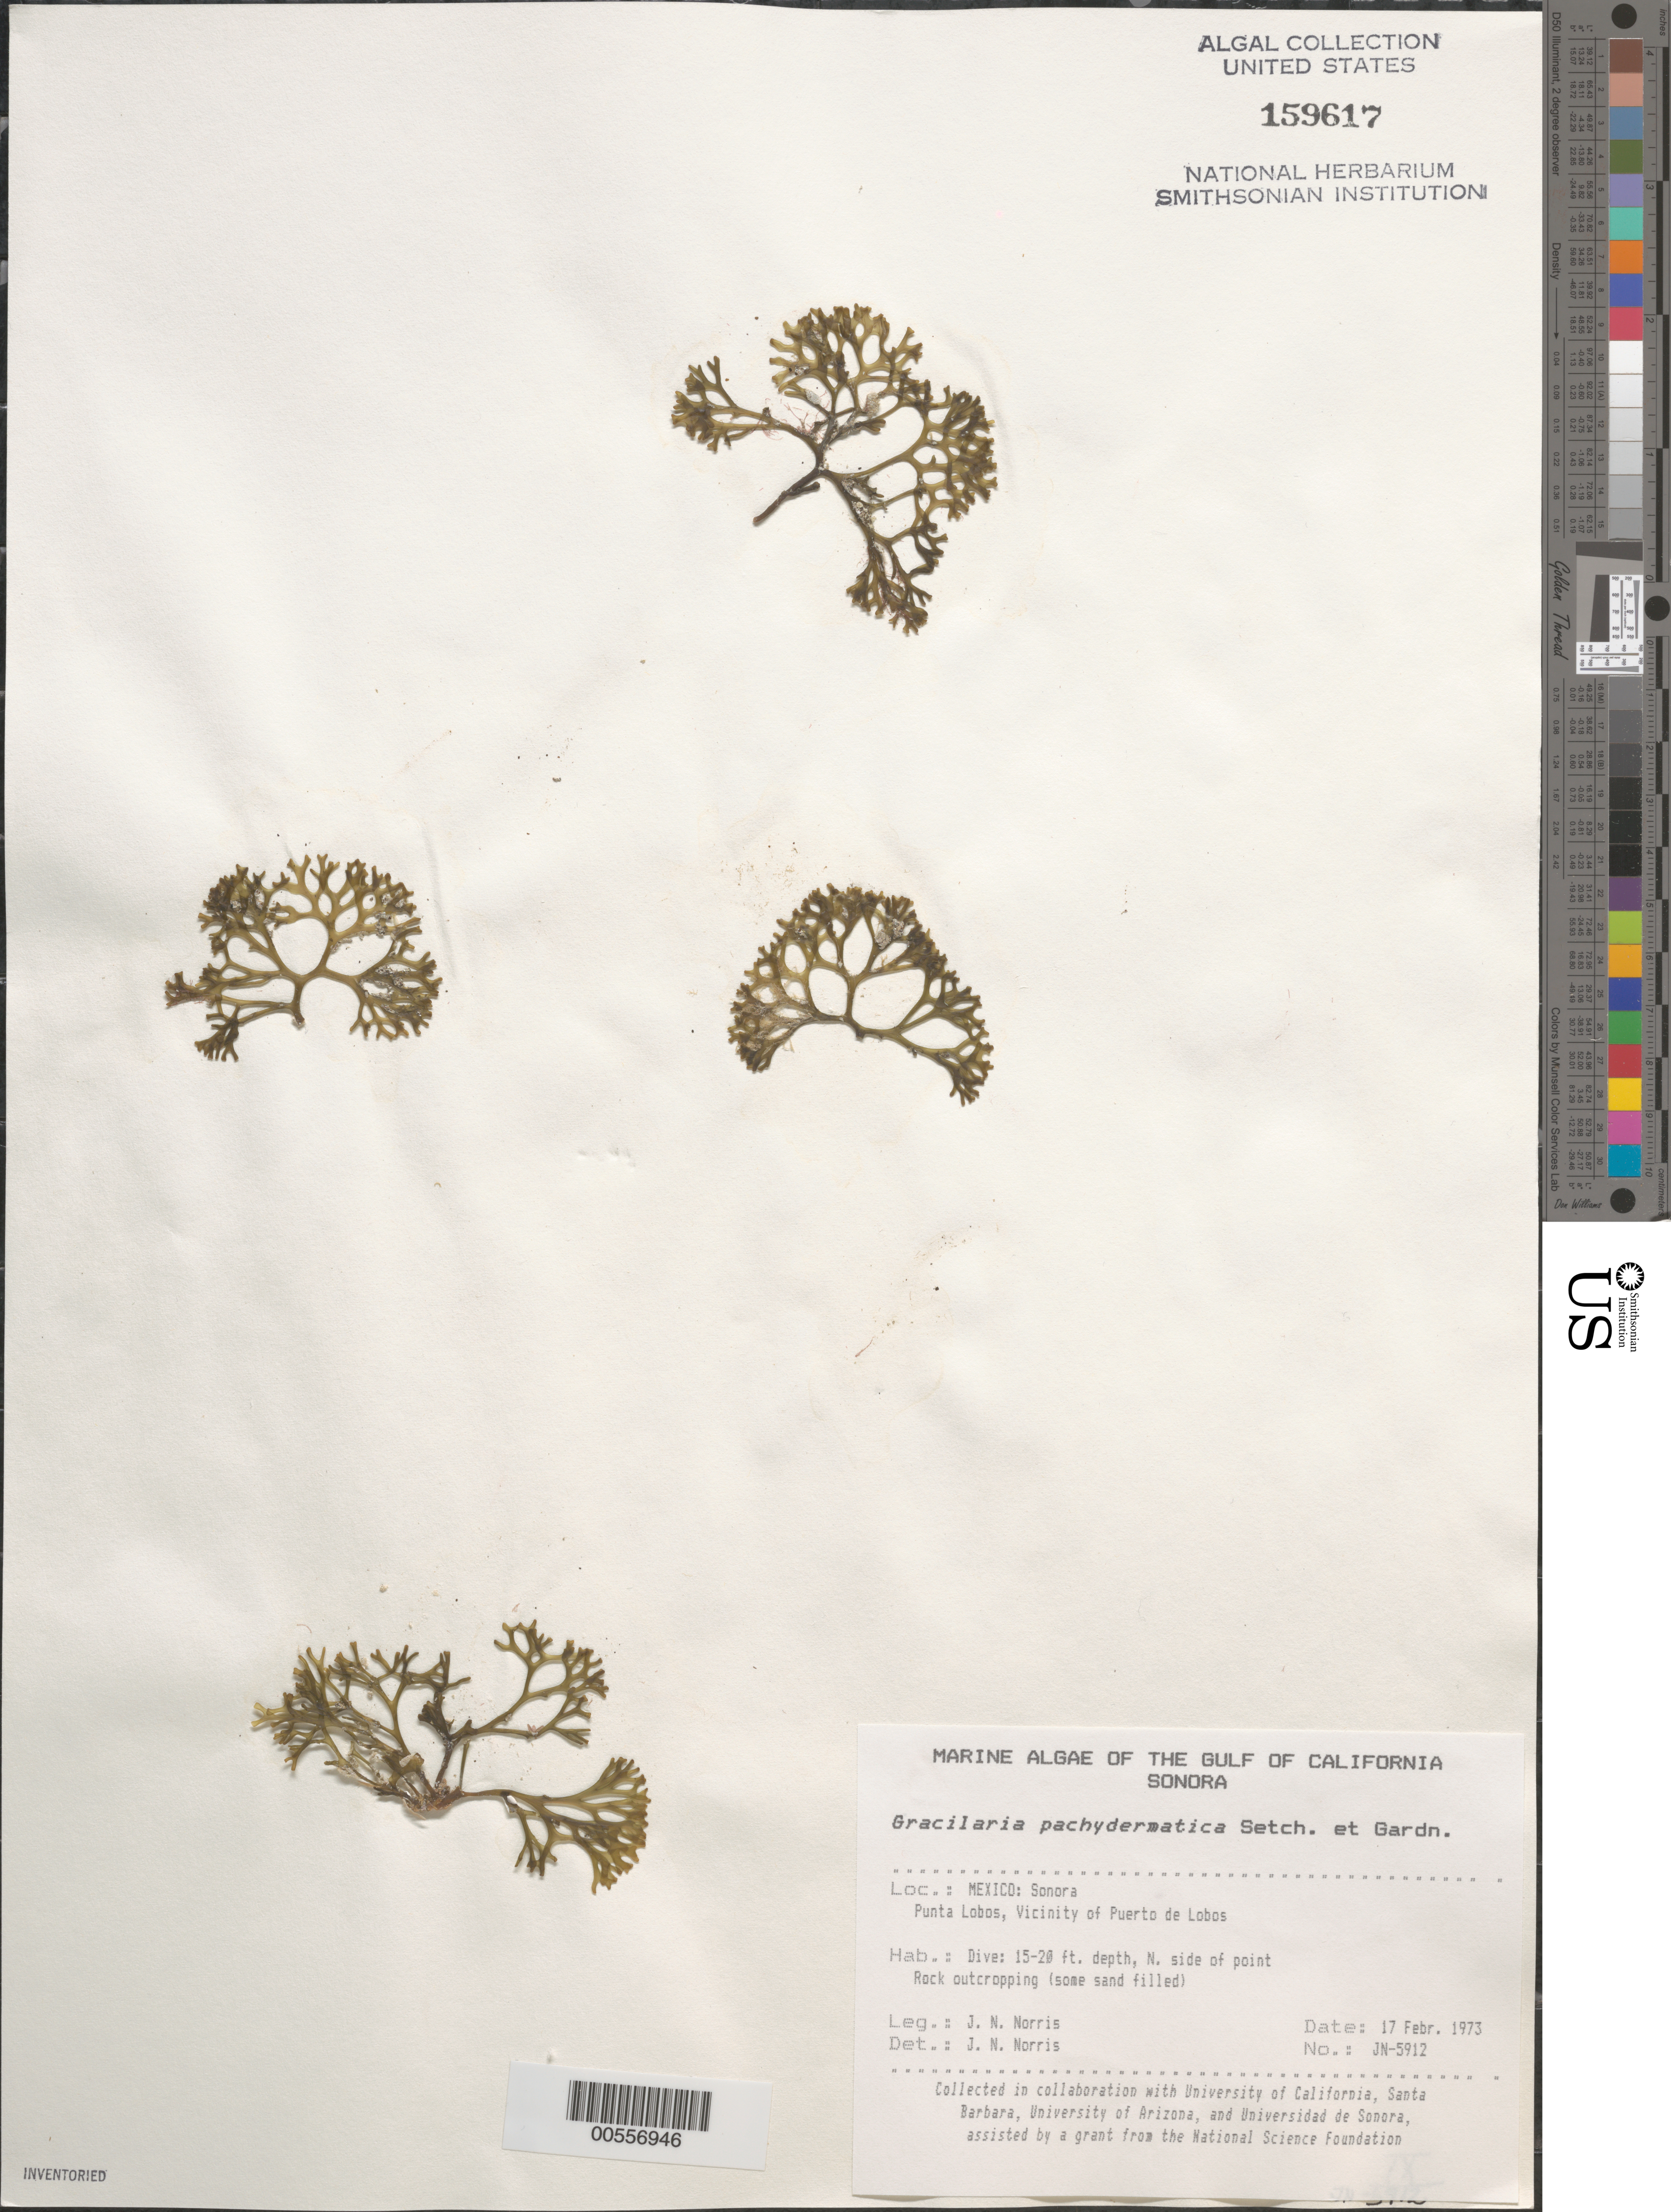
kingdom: Plantae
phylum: Rhodophyta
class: Florideophyceae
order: Gracilariales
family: Gracilariaceae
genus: Gracilaria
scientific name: Gracilaria pachydermatica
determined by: Norris, James N.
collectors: J. N. Norris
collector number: JN-5912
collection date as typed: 17 Feb 1973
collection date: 1973-02-17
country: Mexico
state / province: Sonora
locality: Punta Lobos, Puerto de Lobos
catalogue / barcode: US 159617